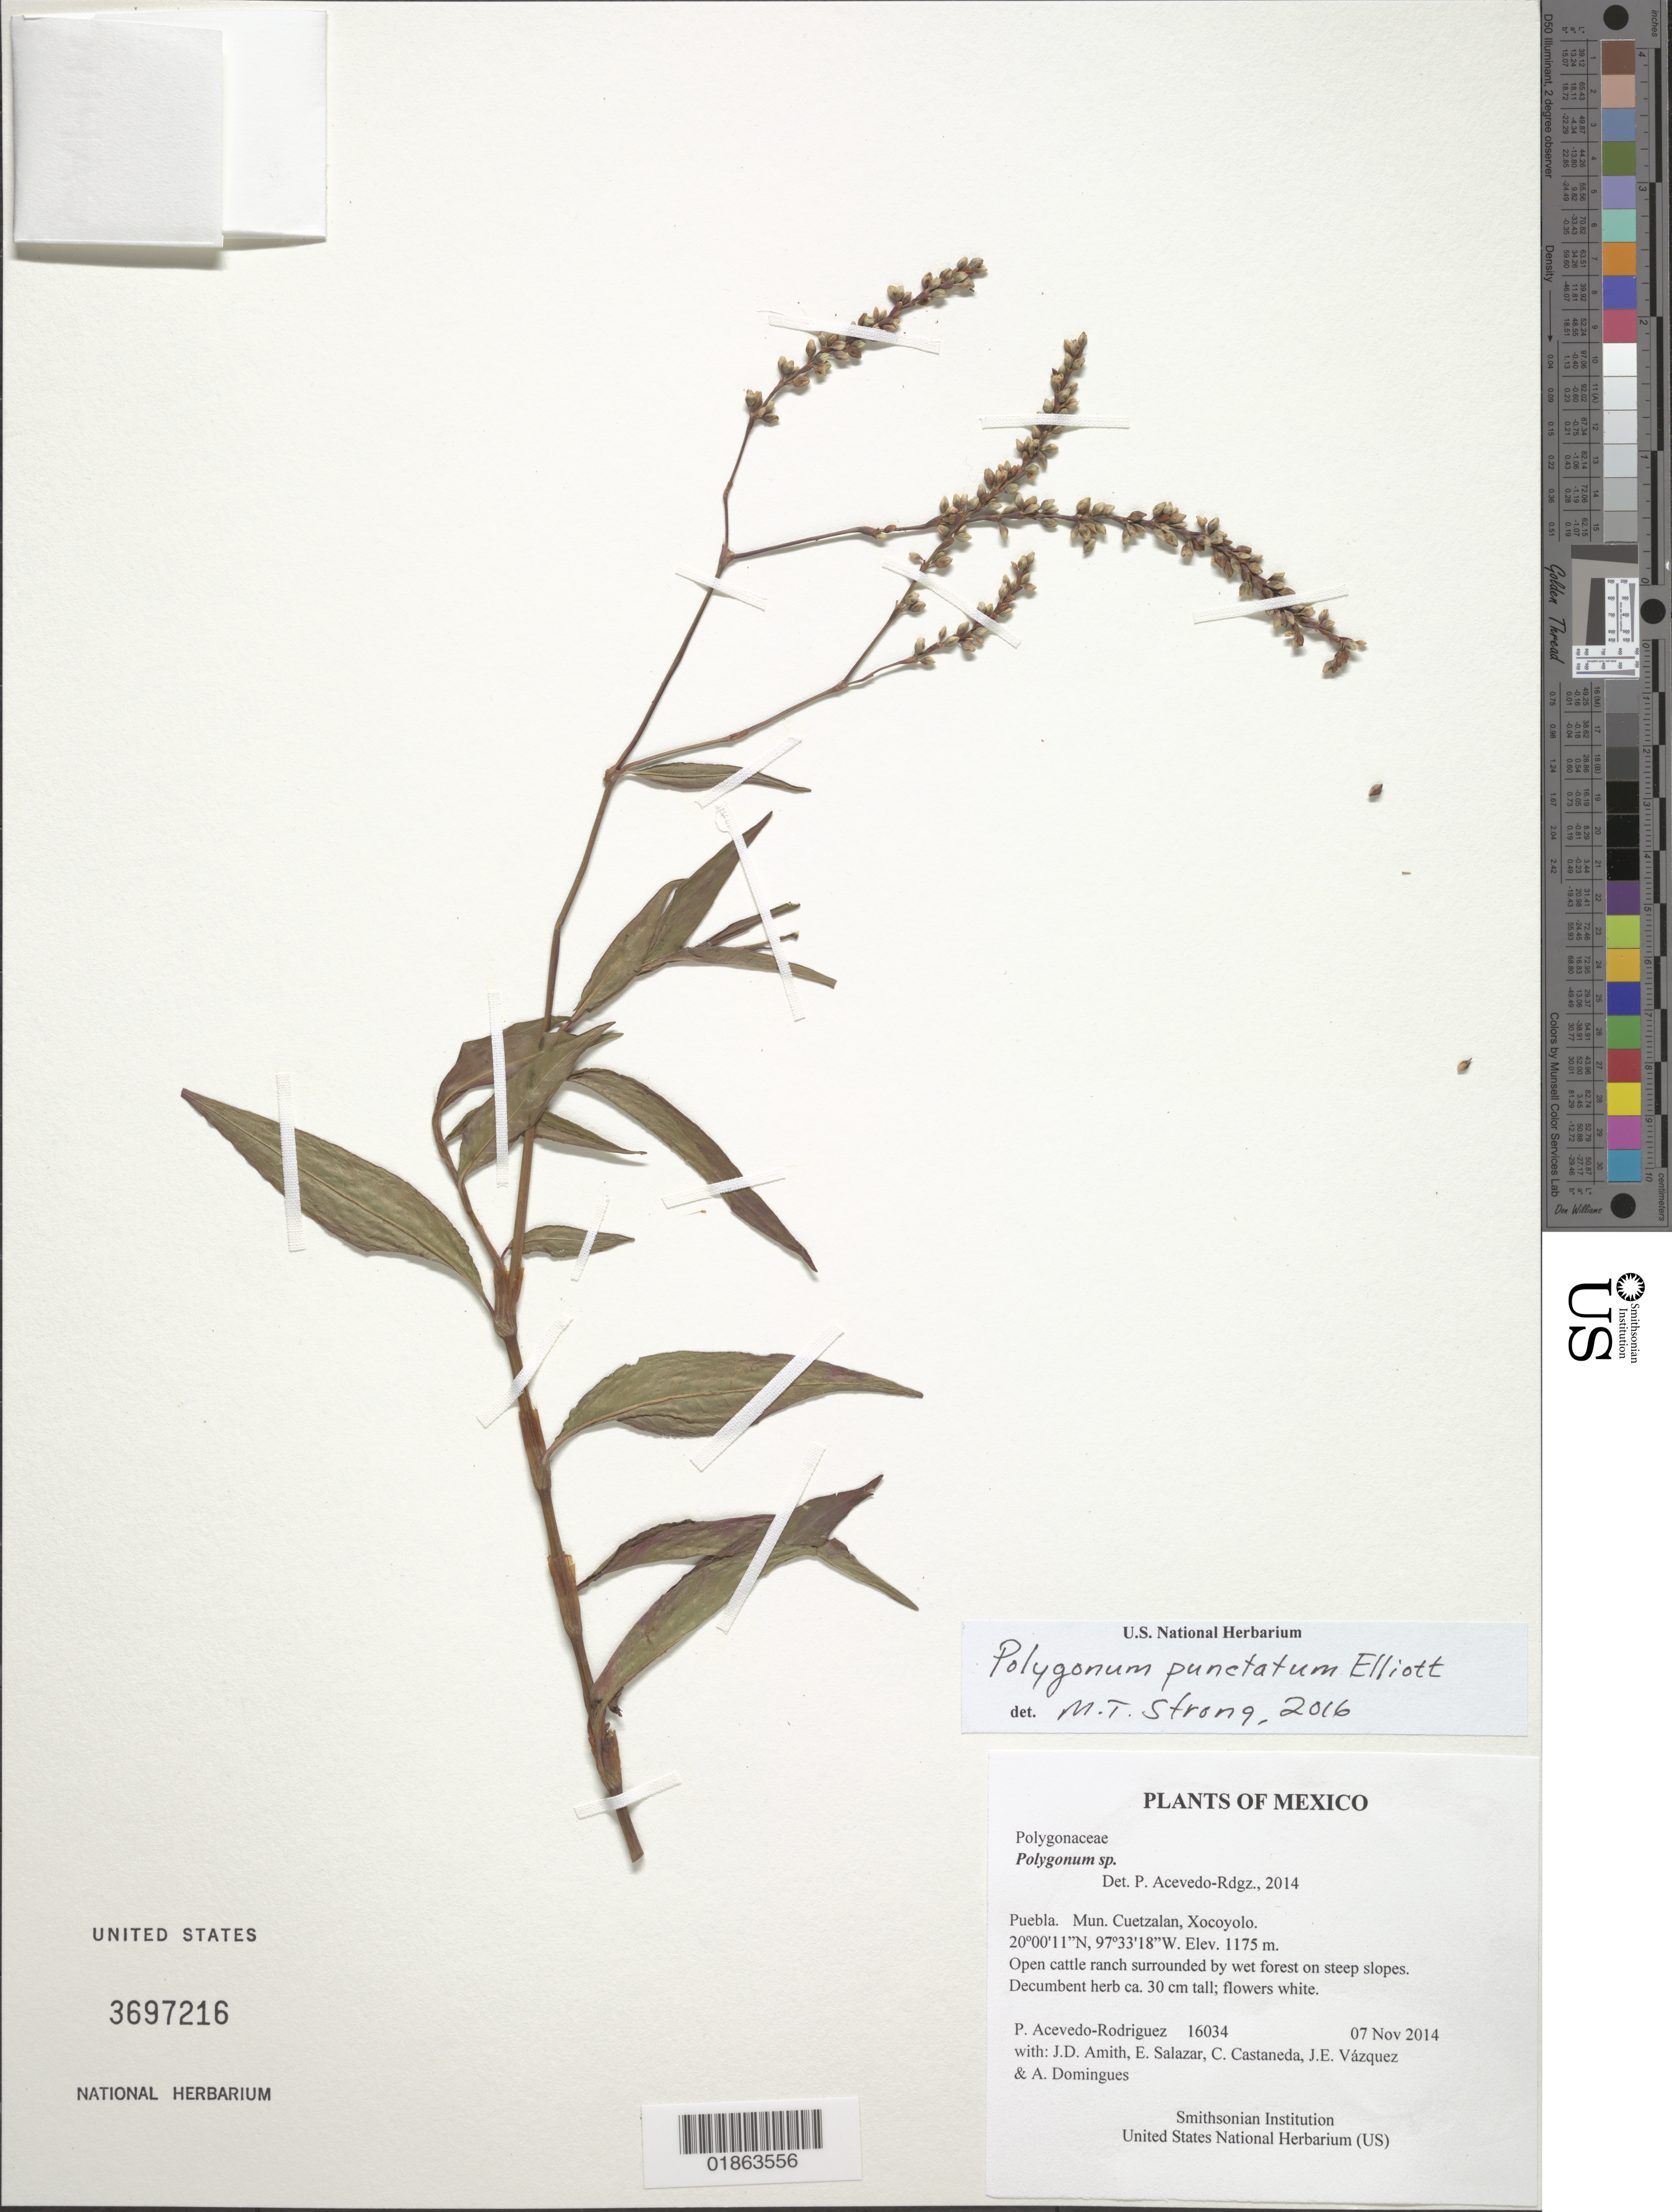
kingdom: Plantae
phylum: Tracheophyta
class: Magnoliopsida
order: Caryophyllales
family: Polygonaceae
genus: Persicaria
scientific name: Persicaria sp.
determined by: Atha, D. E.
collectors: P. Acevedo-Rodr., J. D. Amith, E. Salazar, C. Castaneda, J. E. Vázquez, A. Damion & A. Domingues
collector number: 16034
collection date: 2014-11-07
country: Mexico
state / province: Puebla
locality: Mun. Cuetzalan, Istakakwapan [?]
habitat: Open cattle ranch surrounded by wet forest on steep slopes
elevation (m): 1175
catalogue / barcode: US 3697216